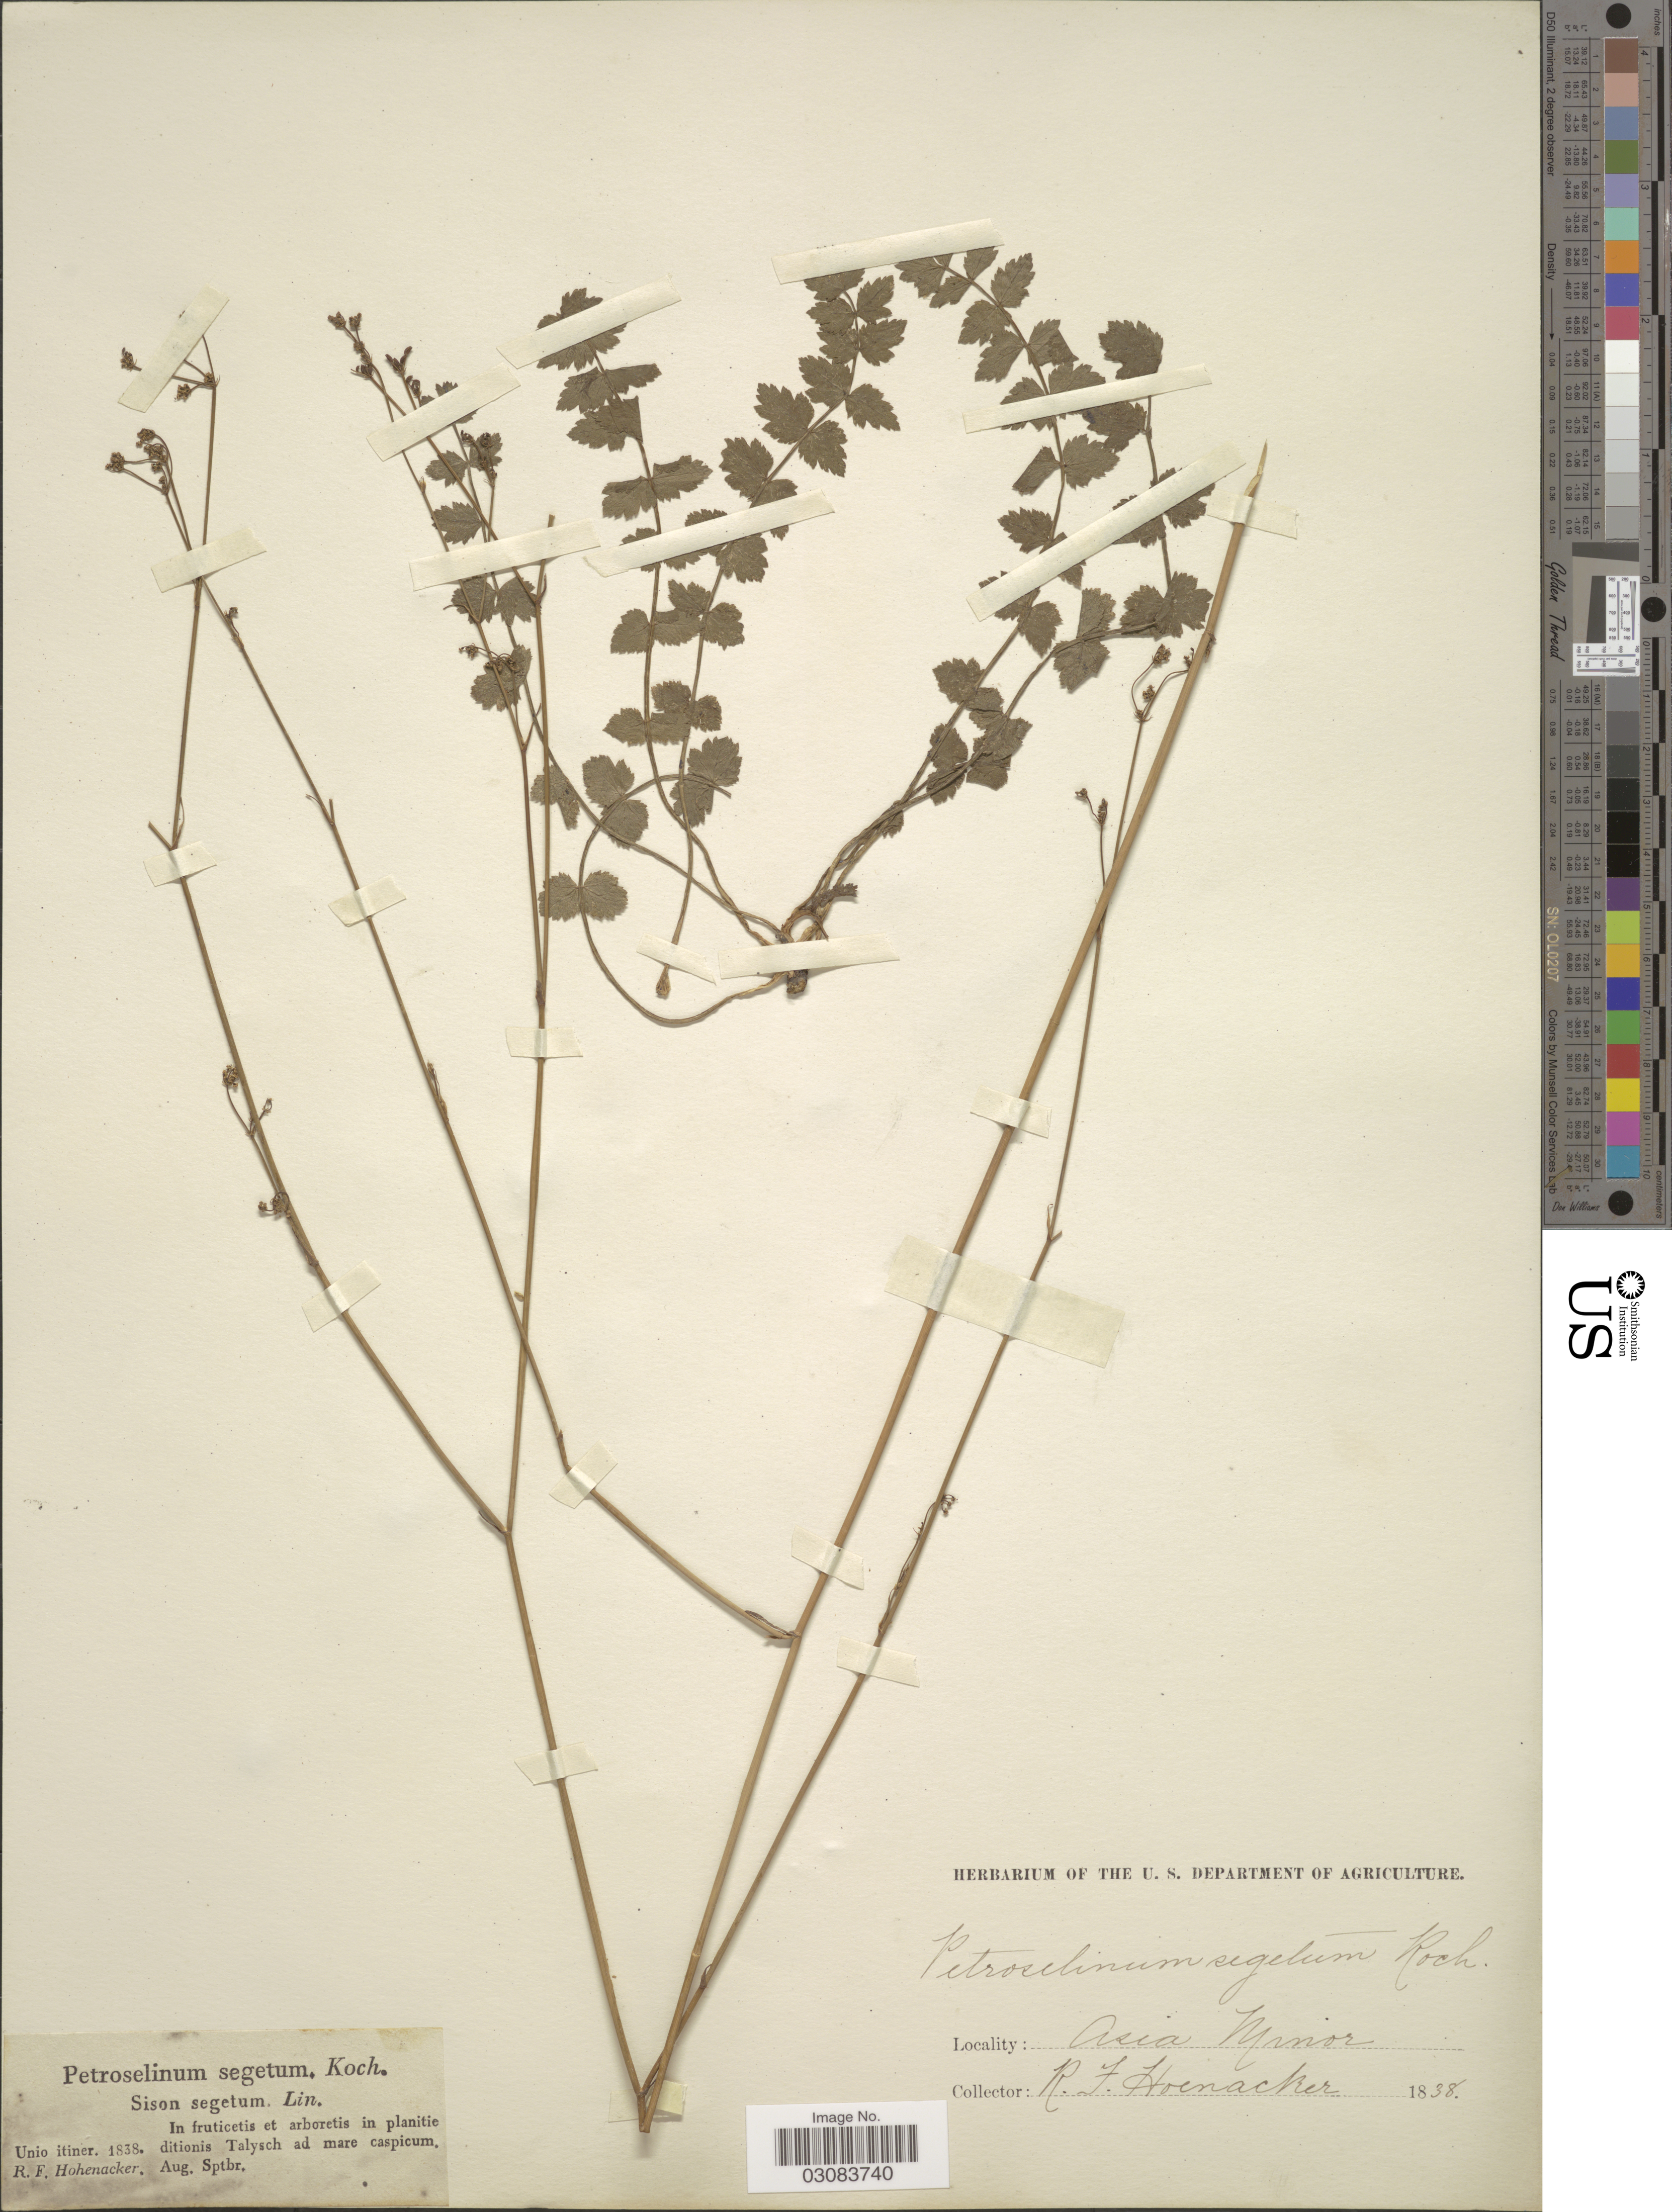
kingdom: Plantae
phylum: Tracheophyta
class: Magnoliopsida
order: Apiales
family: Apiaceae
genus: Petroselinum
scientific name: Petroselinum segetum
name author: (L.) W.D.J. Koch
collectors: R. F. Hohenacker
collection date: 1838-08/1838-09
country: Azerbaijan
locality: Asian Minor. In fruticetis et arboretis in planitie ditionis Talysch ad mare caspicum.